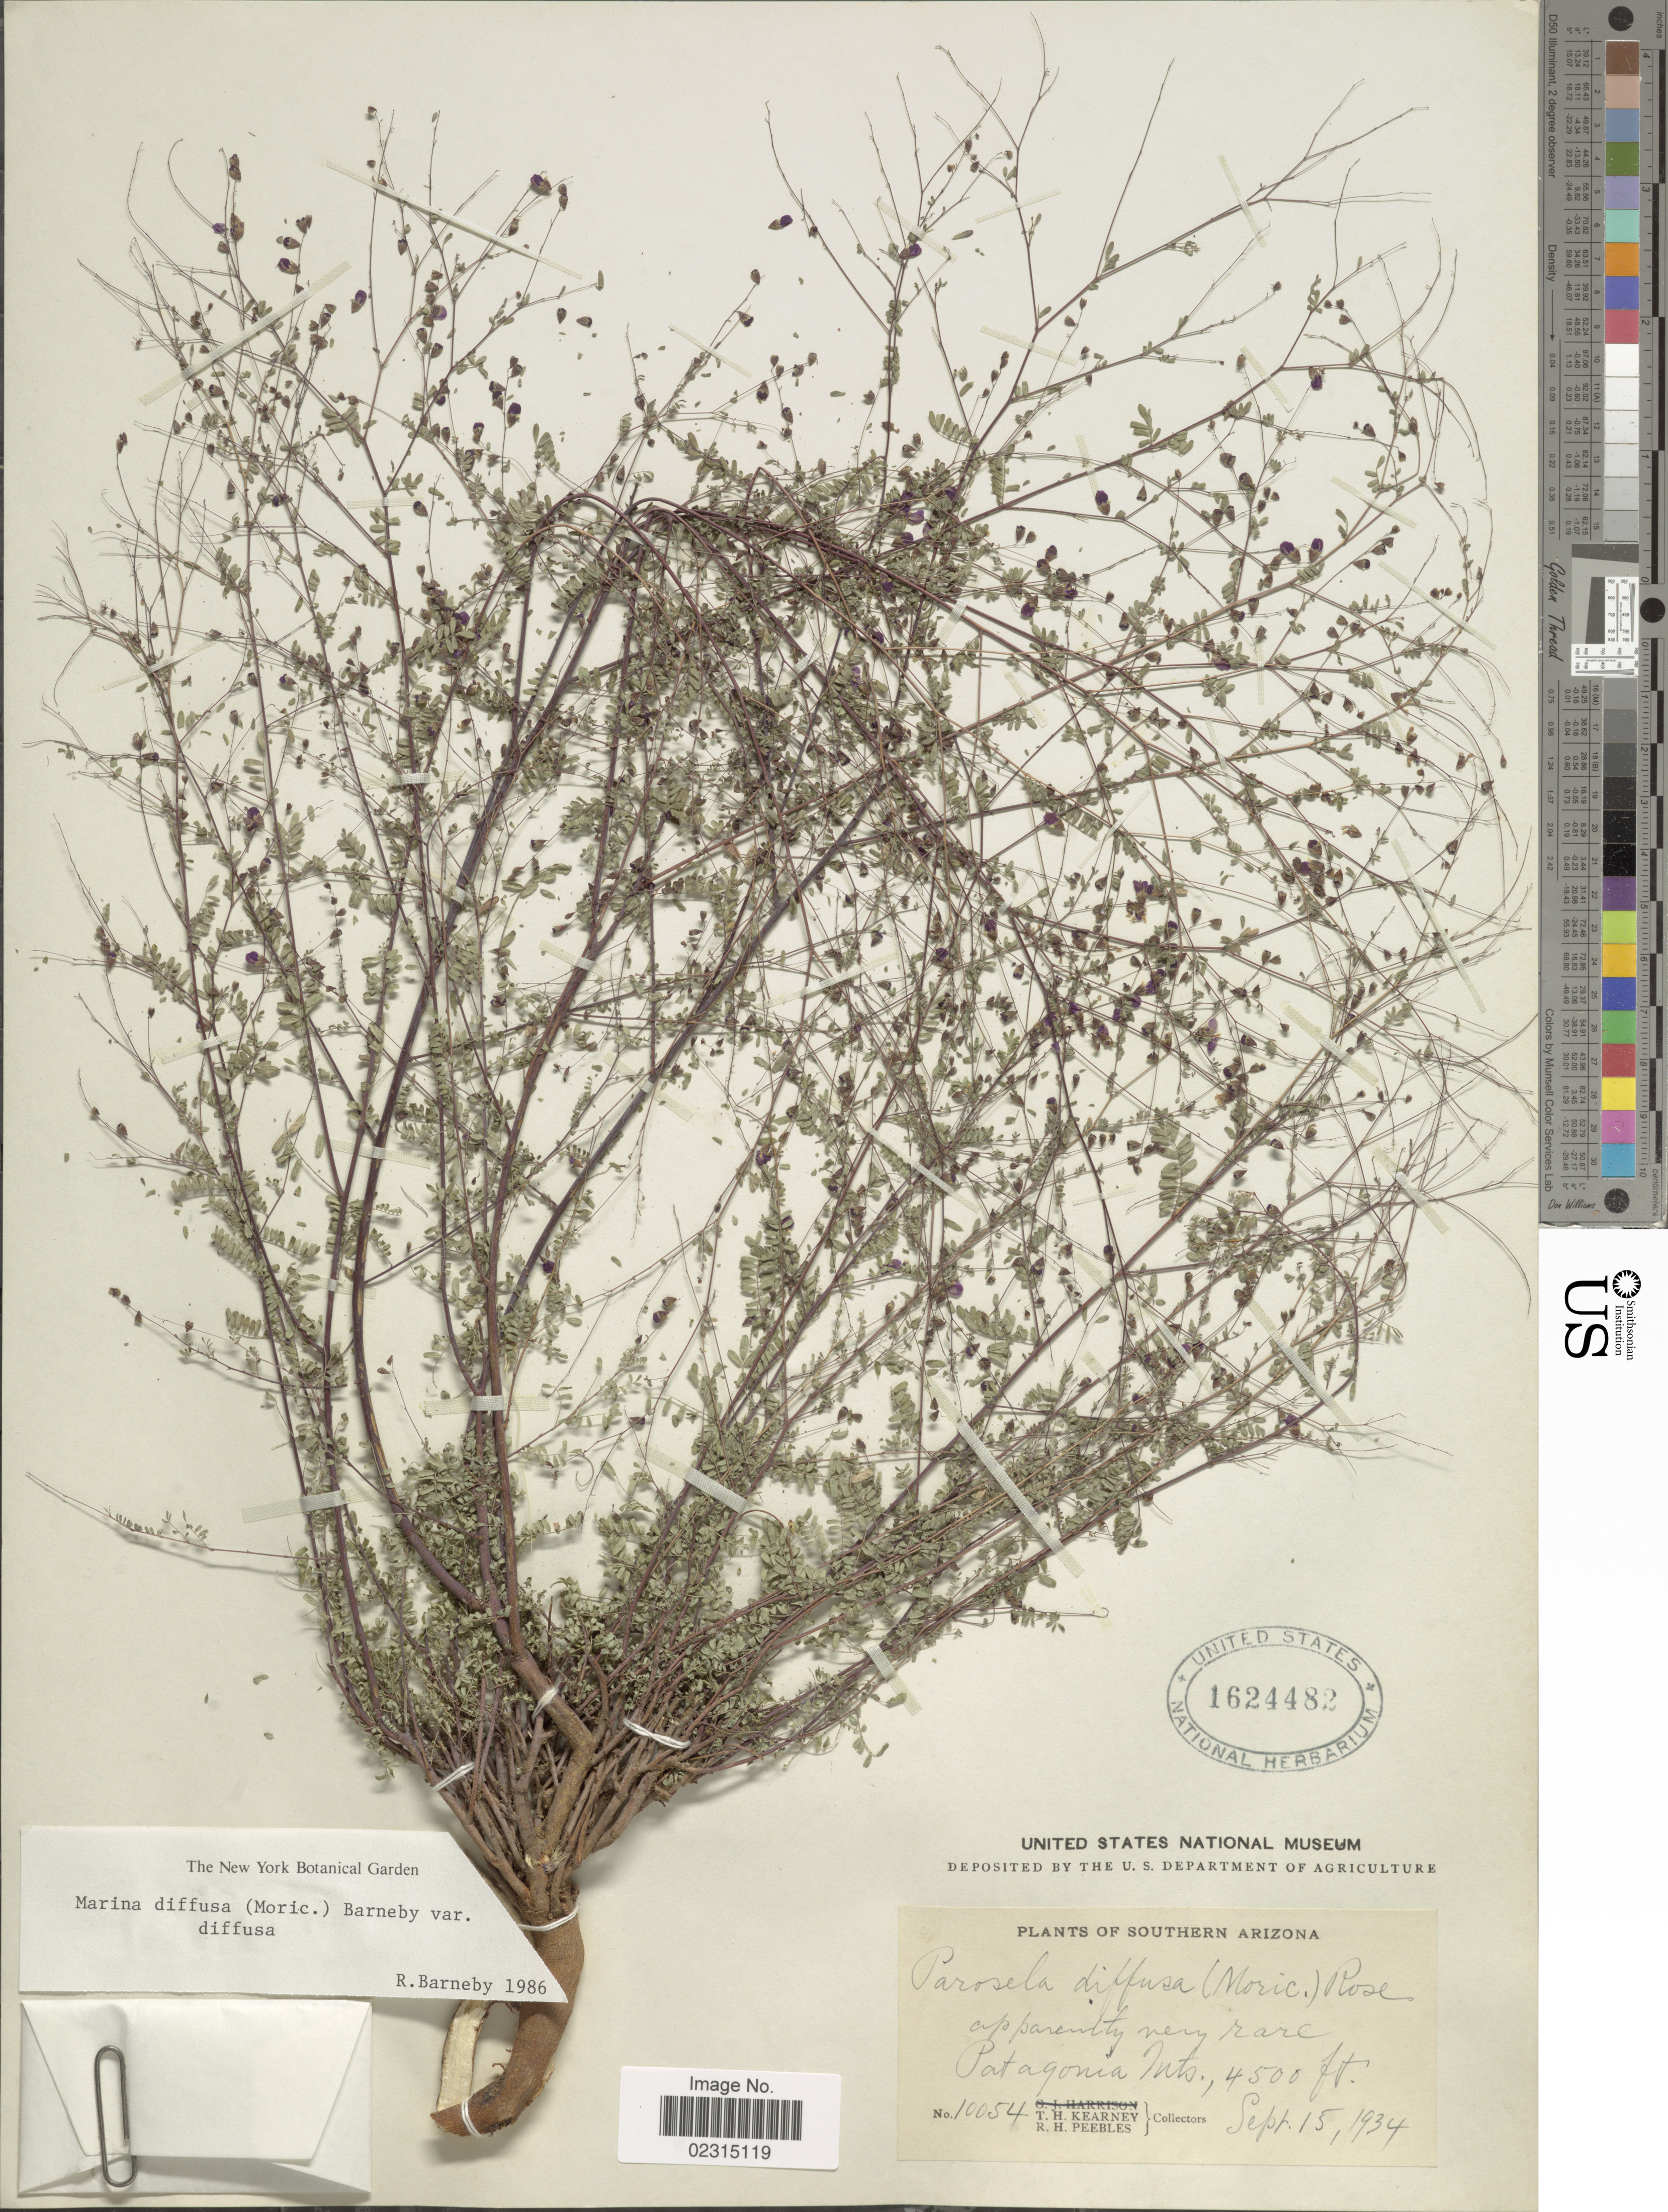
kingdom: Plantae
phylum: Tracheophyta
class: Magnoliopsida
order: Fabales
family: Fabaceae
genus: Marina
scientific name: Marina diffusa var. diffusa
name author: (Moric.) Barneby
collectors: T. H. Kearney & R. H. Peebles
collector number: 10054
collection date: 1934-09-15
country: United States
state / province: Arizona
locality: Southern Arizona, Apparently very rare, Patagonia Mts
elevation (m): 1372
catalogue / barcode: US 1624482